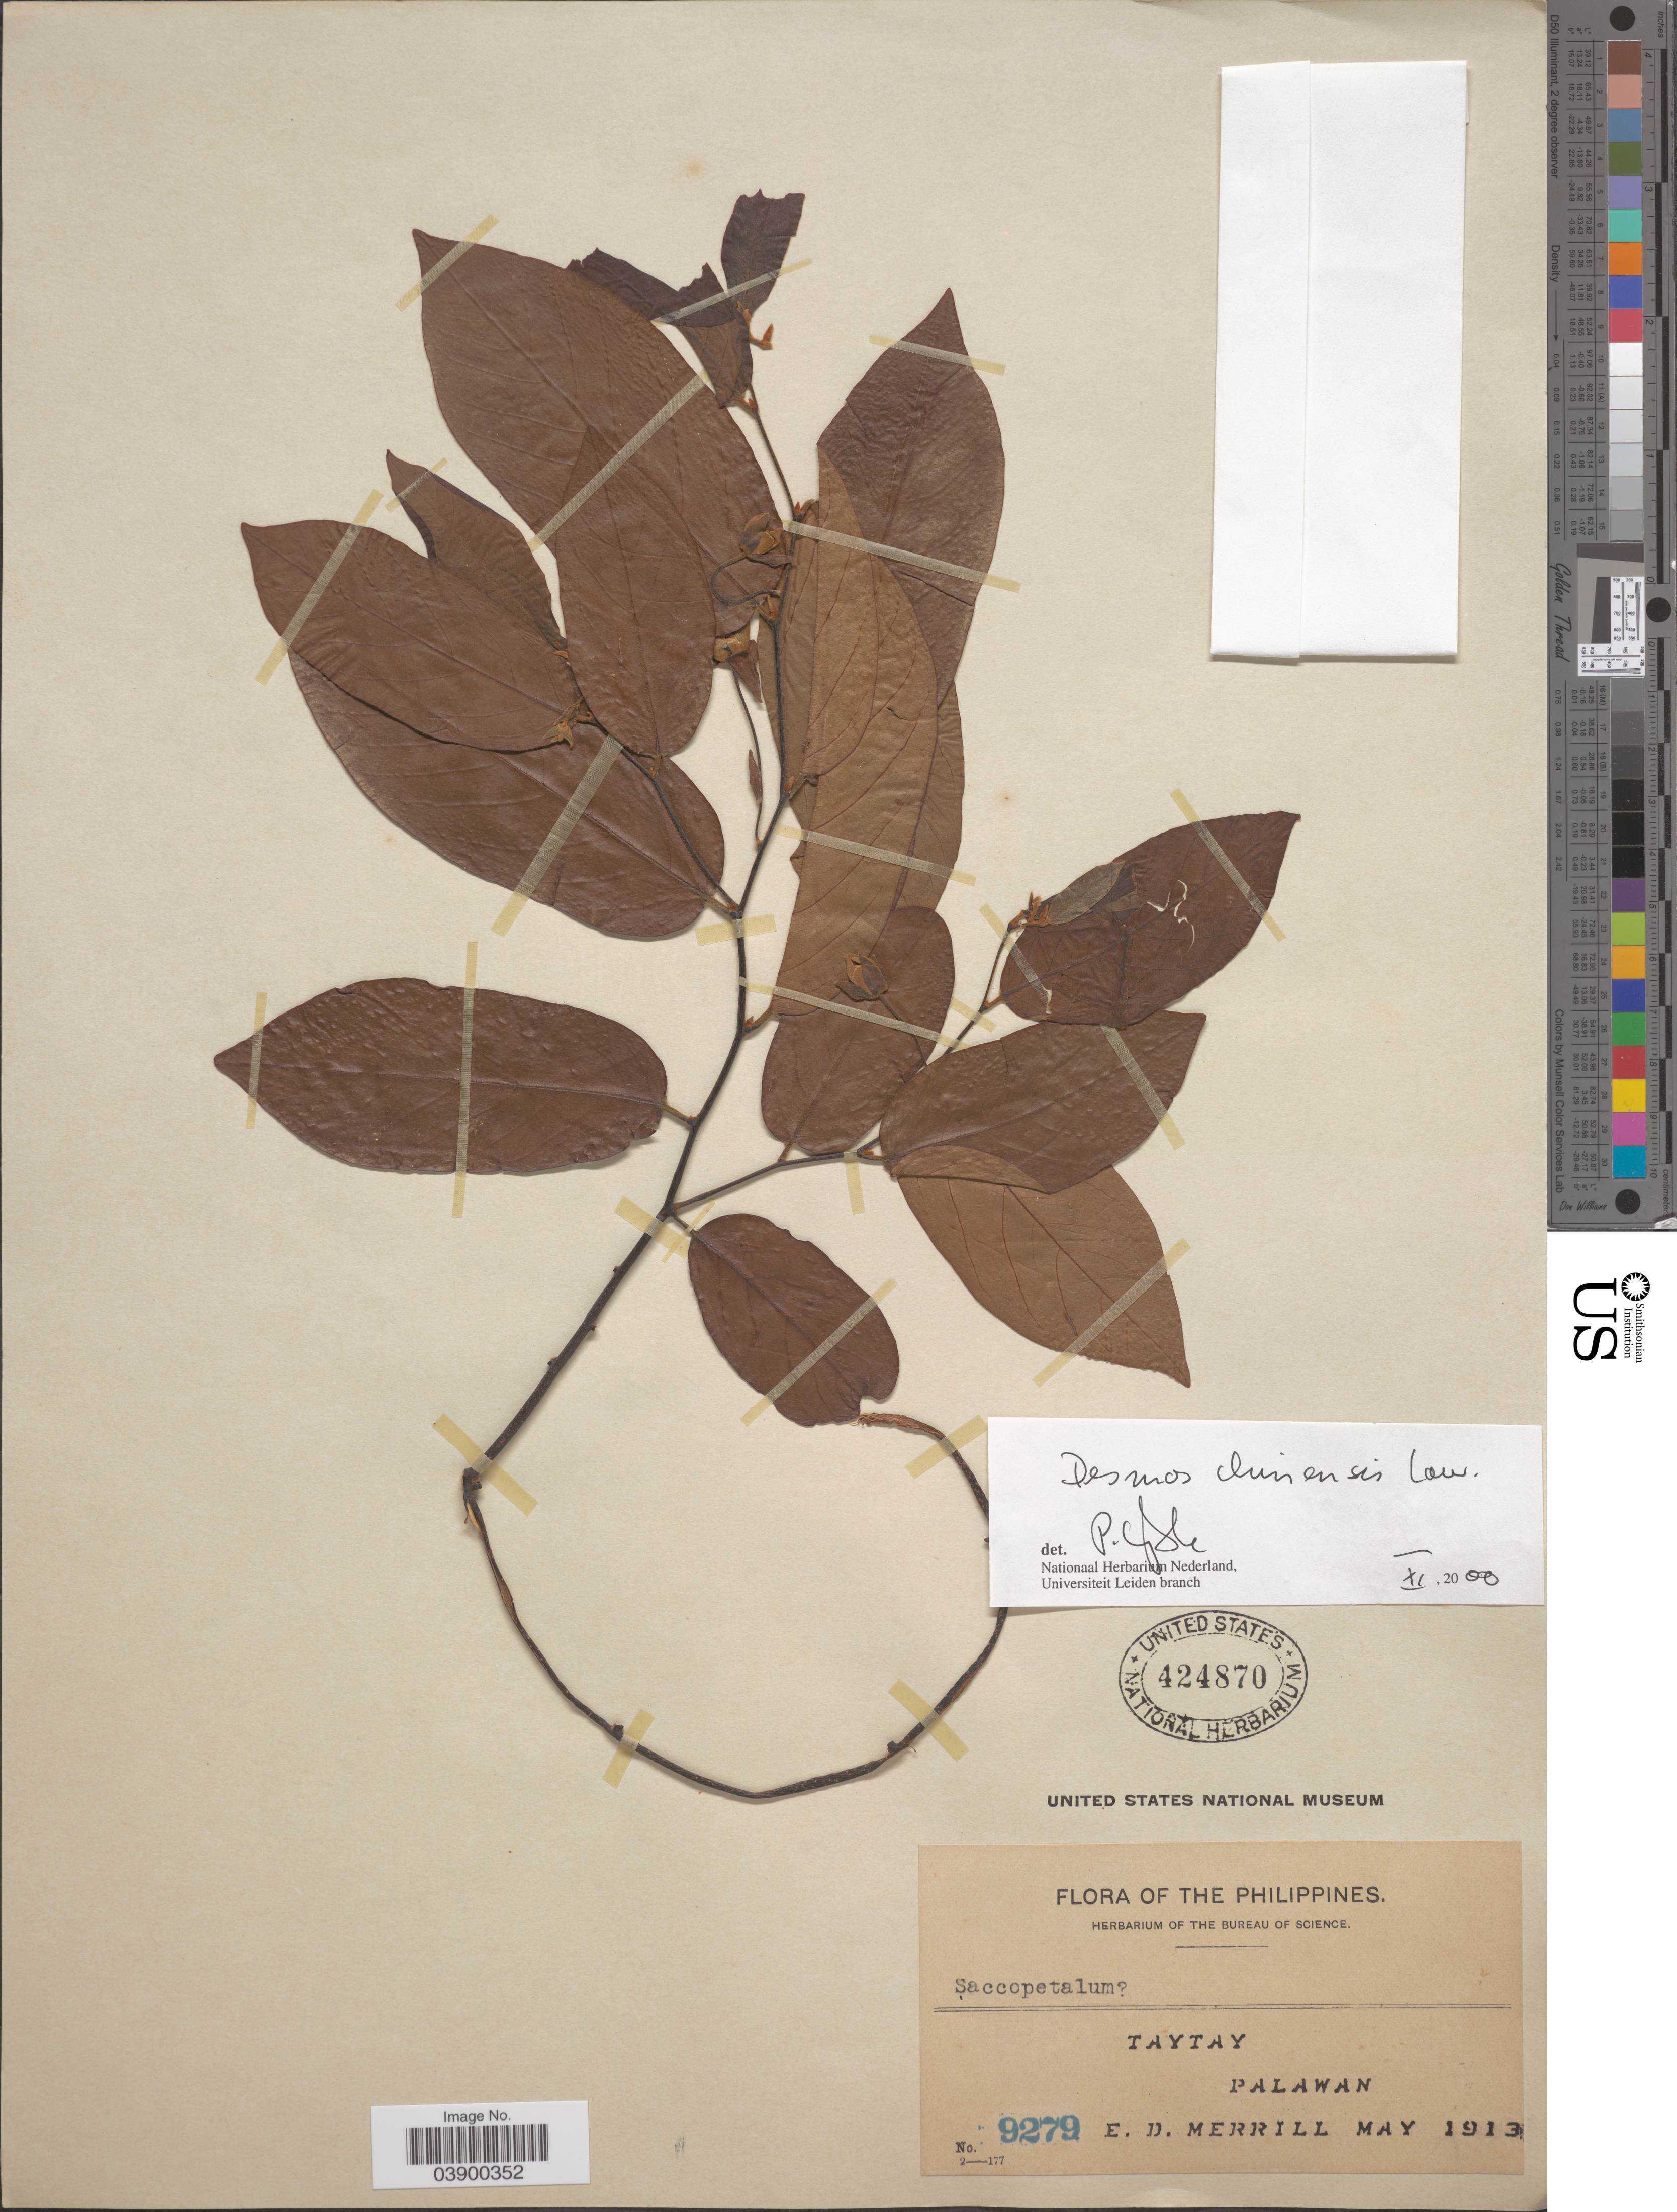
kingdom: Plantae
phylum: Tracheophyta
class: Magnoliopsida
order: Magnoliales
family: Annonaceae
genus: Desmos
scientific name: Desmos chinensis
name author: Lour.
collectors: E. D. Merrill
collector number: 9279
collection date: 1913-05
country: Philippines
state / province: Mimaropa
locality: Taytay. Palawan.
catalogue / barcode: US 424870